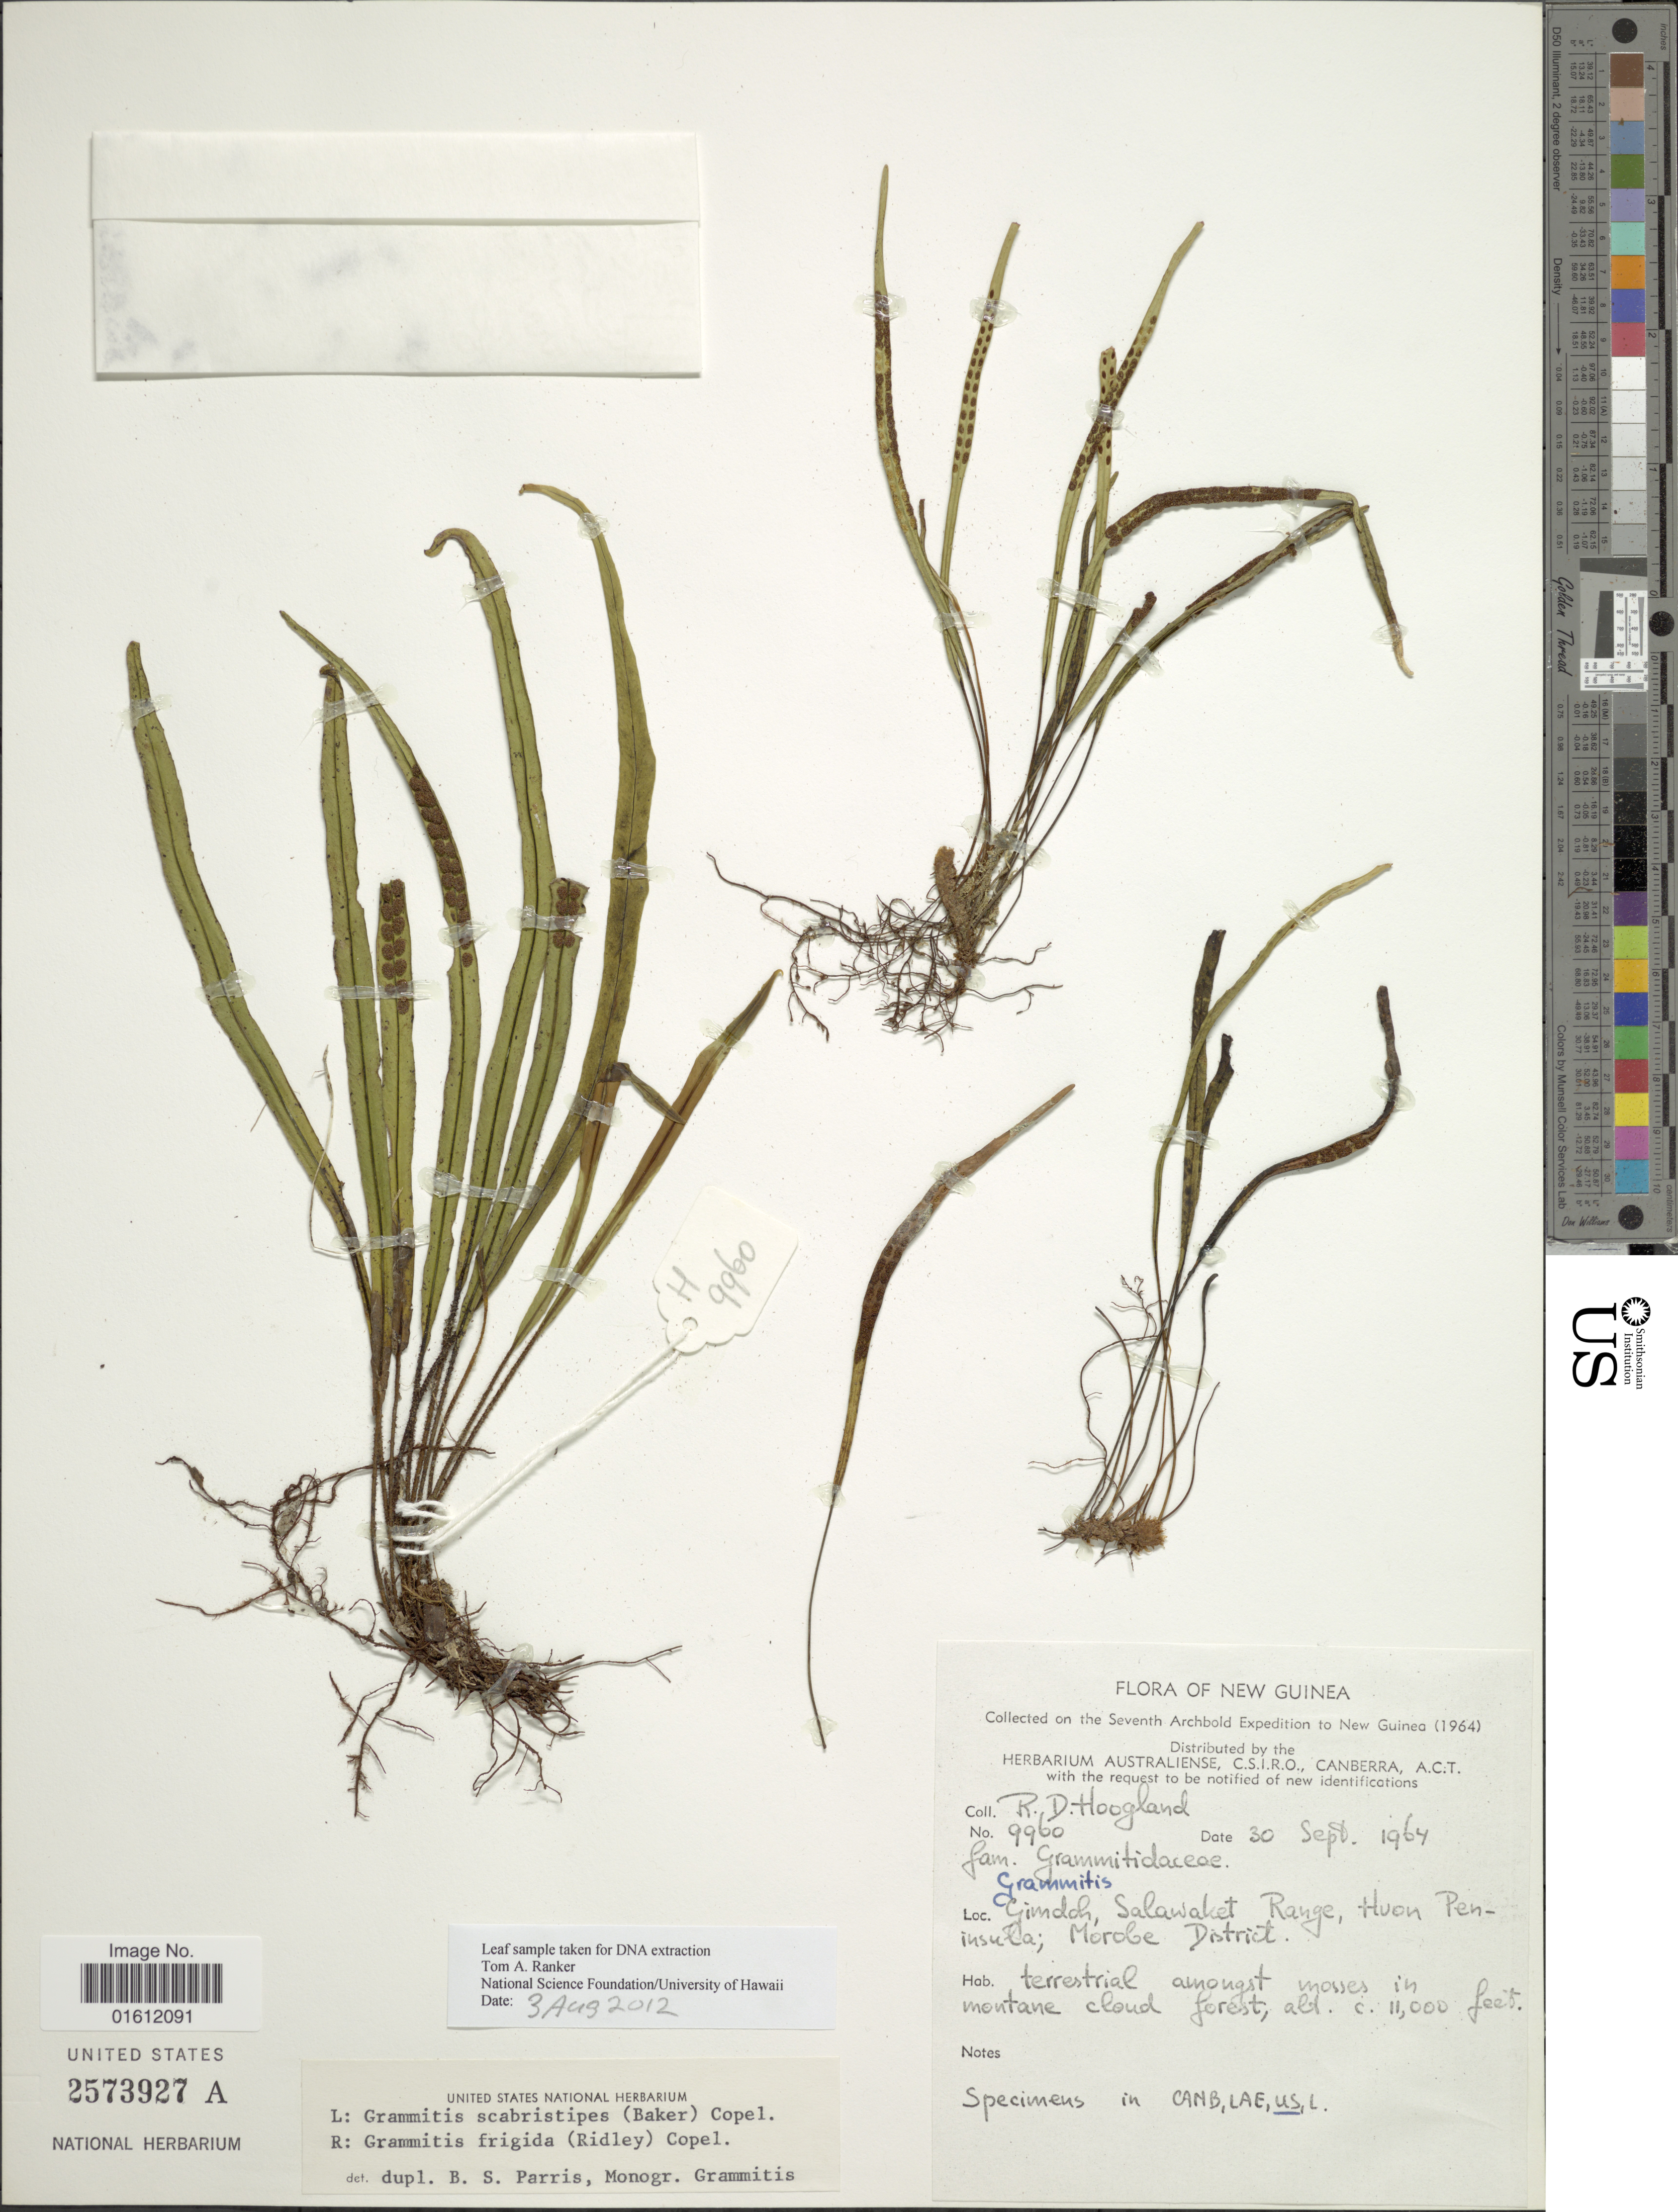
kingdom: Plantae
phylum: Tracheophyta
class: Polypodiopsida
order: Polypodiales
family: Polypodiaceae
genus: Oreogrammitis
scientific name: Oreogrammitis scabristipes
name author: (Baker) Parris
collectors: R. D. Hoogland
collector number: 9960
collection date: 1964-09-30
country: Papua New Guinea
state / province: Morobe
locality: New Guinea, Gindah, Salawaket Range, Huon Peninsula; Morobe District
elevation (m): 3353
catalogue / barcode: US 2573927A